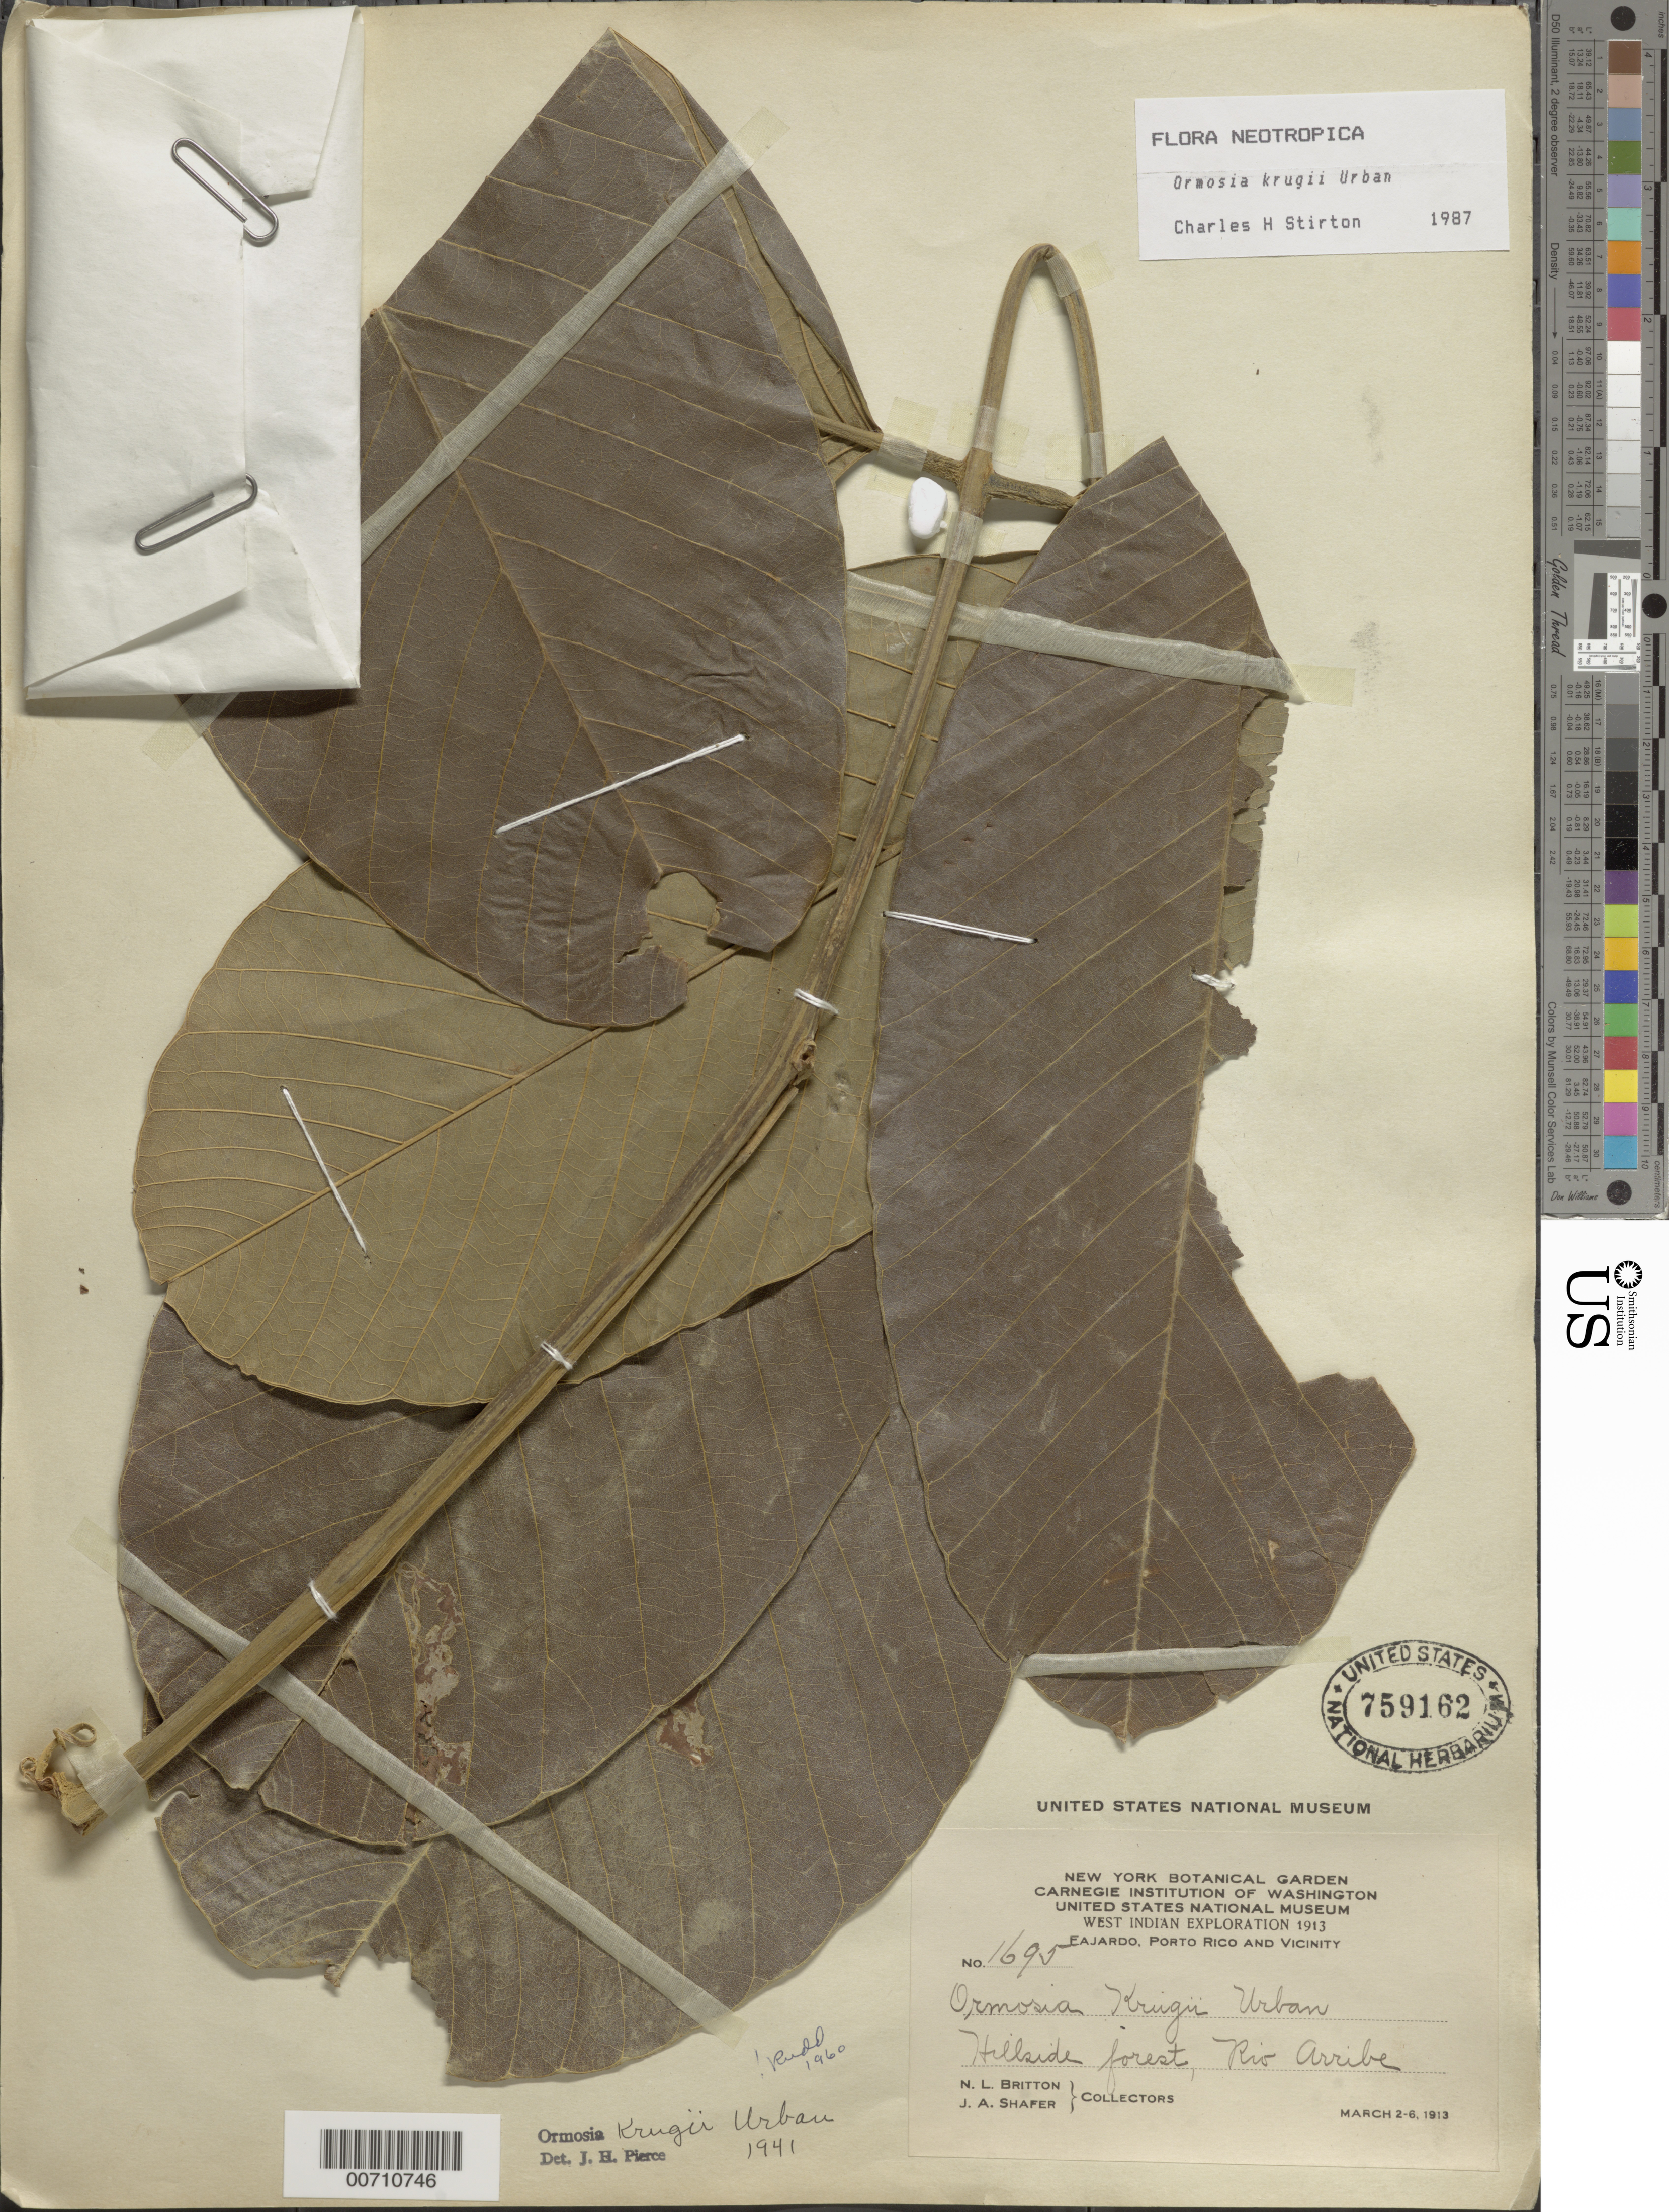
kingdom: Plantae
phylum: Tracheophyta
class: Magnoliopsida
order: Fabales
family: Fabaceae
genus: Ormosia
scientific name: Ormosia krugii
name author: Urb.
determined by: Stirton, Charles H.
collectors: N. Britton & J. A. Shafer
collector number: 1695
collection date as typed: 02 Mar 1913 to 06 Mar 1913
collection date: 1913-03-02/1913-03-06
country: Puerto Rico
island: Greater Antilles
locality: Fajardo, vic of, Rio Arribe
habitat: Hillside forest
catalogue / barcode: US 759162